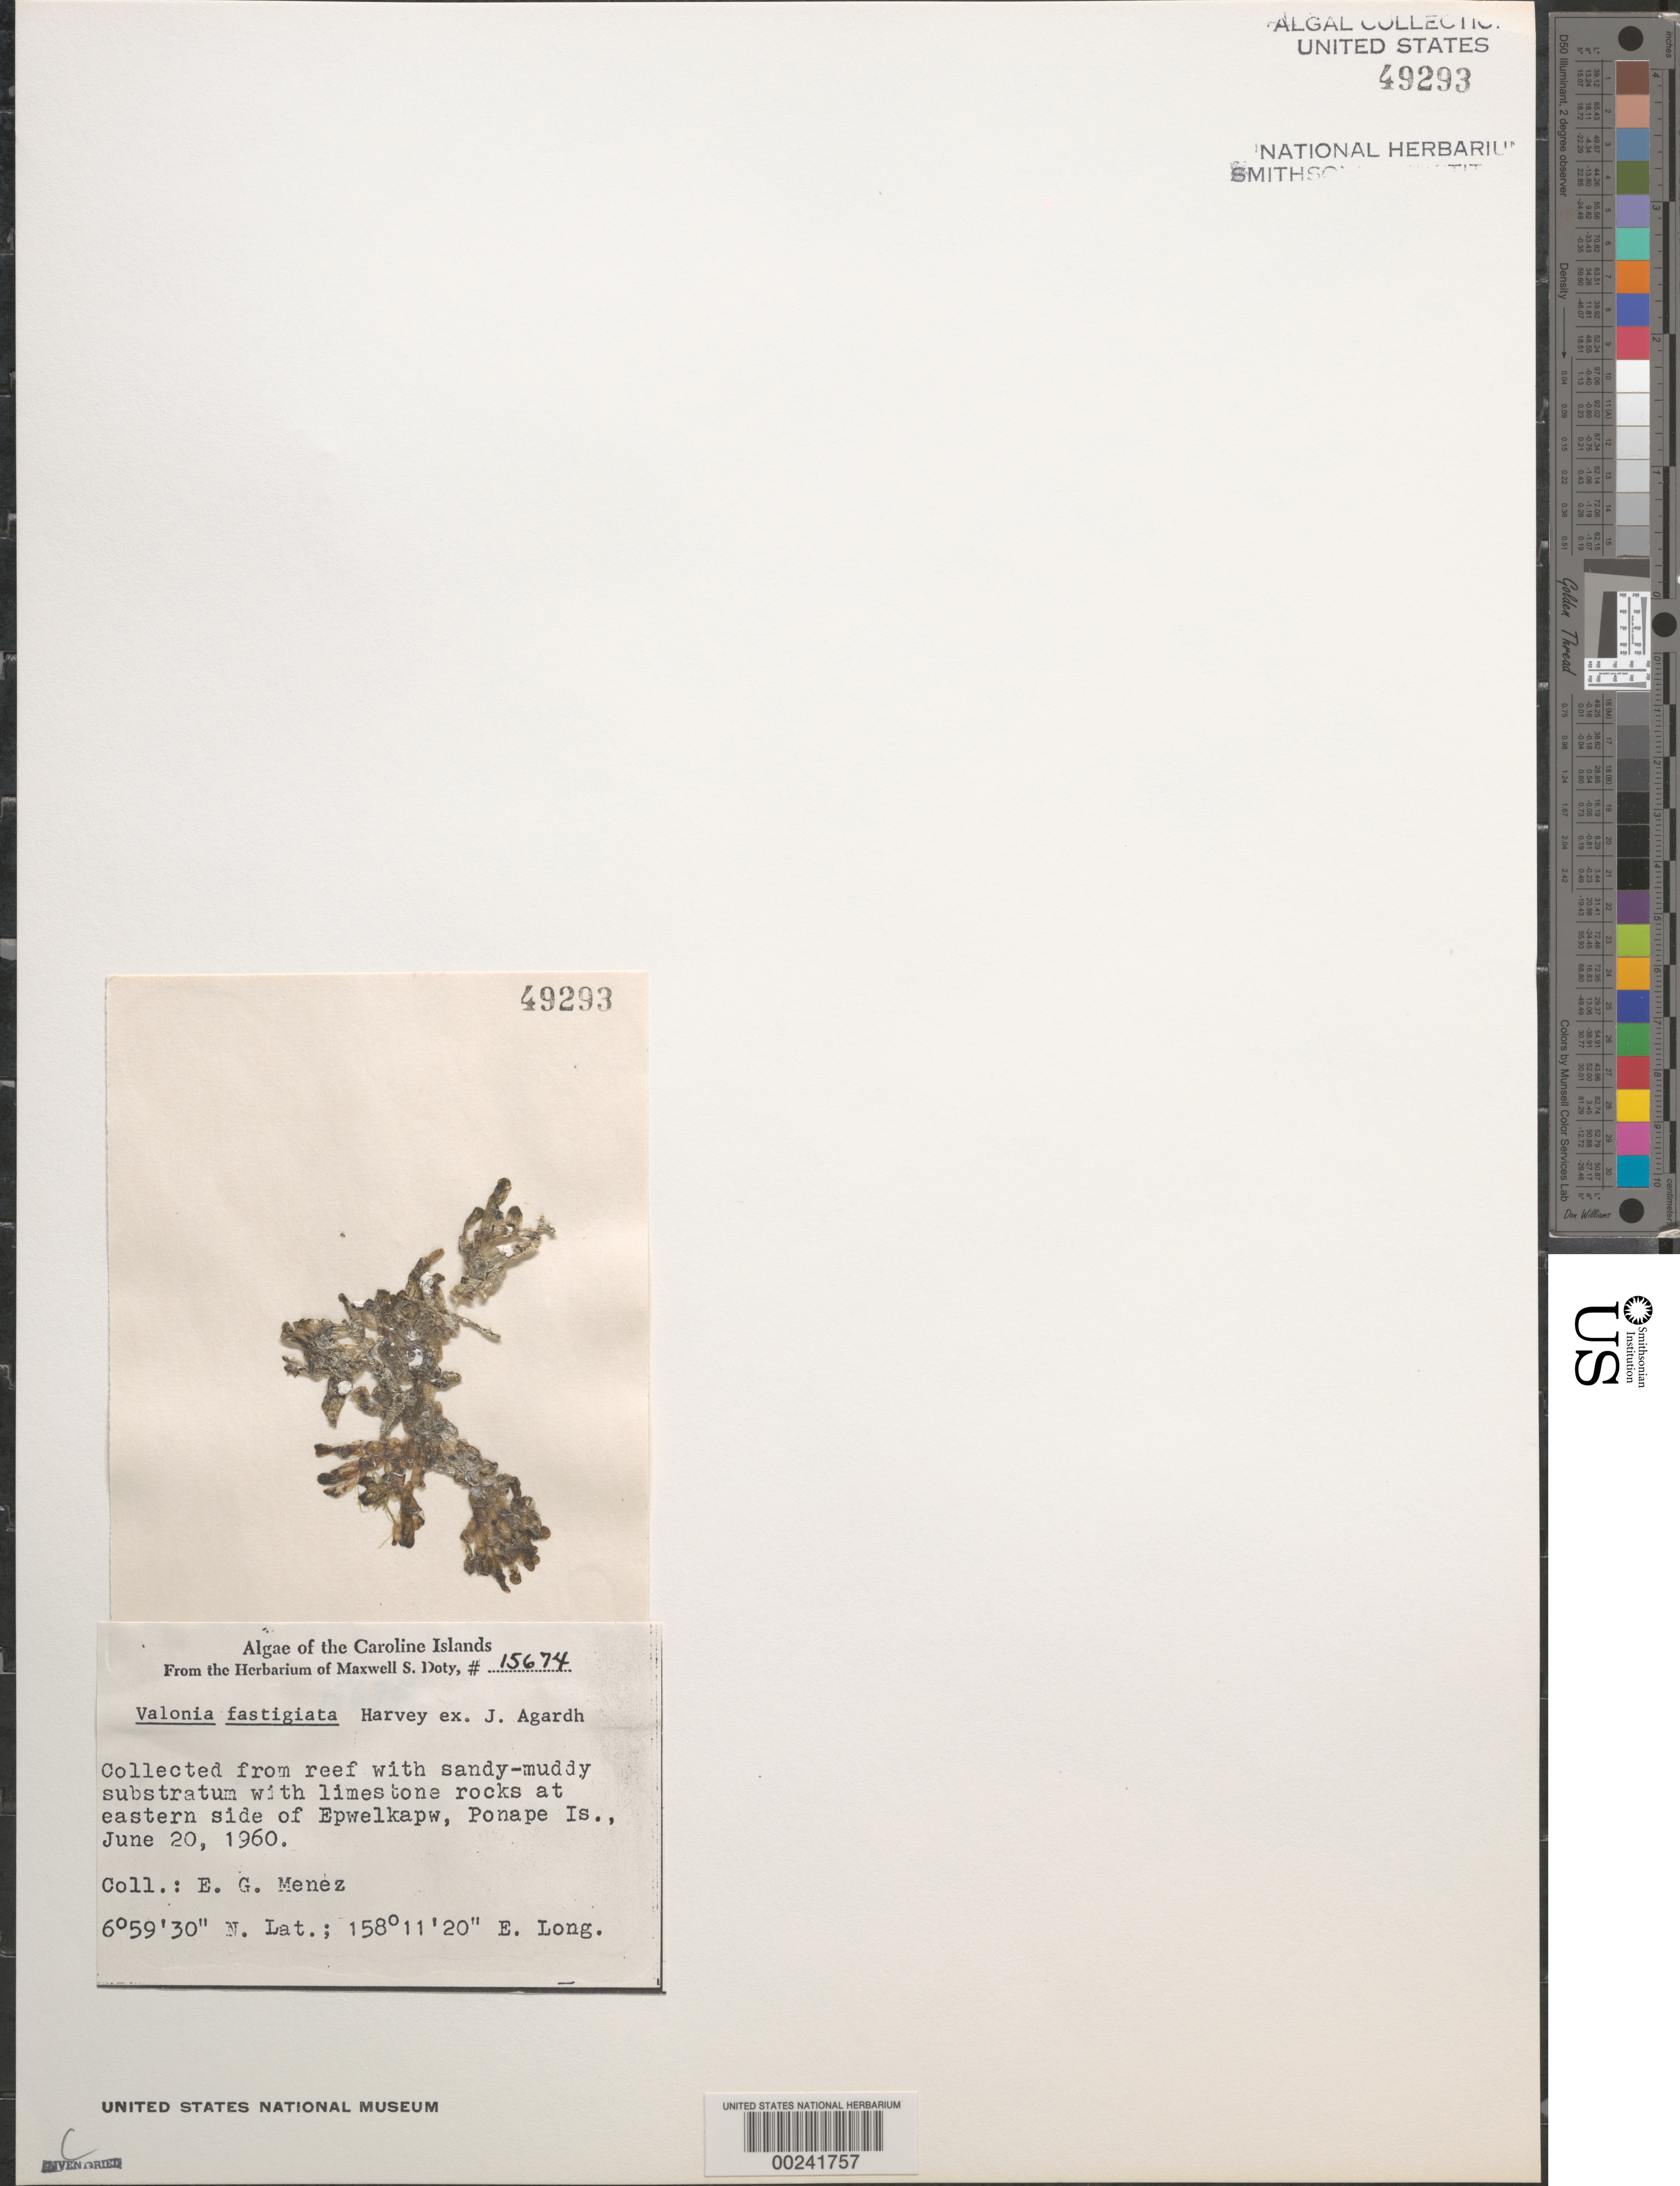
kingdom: Plantae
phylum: Chlorophyta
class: Ulvophyceae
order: Siphonocladales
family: Valoniaceae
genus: Valonia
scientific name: Valonia fastigiata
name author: Harv. ex J. Agardh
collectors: Meñez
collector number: MSD 15674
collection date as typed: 20 Jun 1960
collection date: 1960-06-20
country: Micronesia, Federated States of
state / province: Pohnpei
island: Pohnpei [Ponape] Islands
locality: Epwelkapw Islet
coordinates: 6 59' 30" N, 158 11' 20" E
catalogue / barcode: US 49293